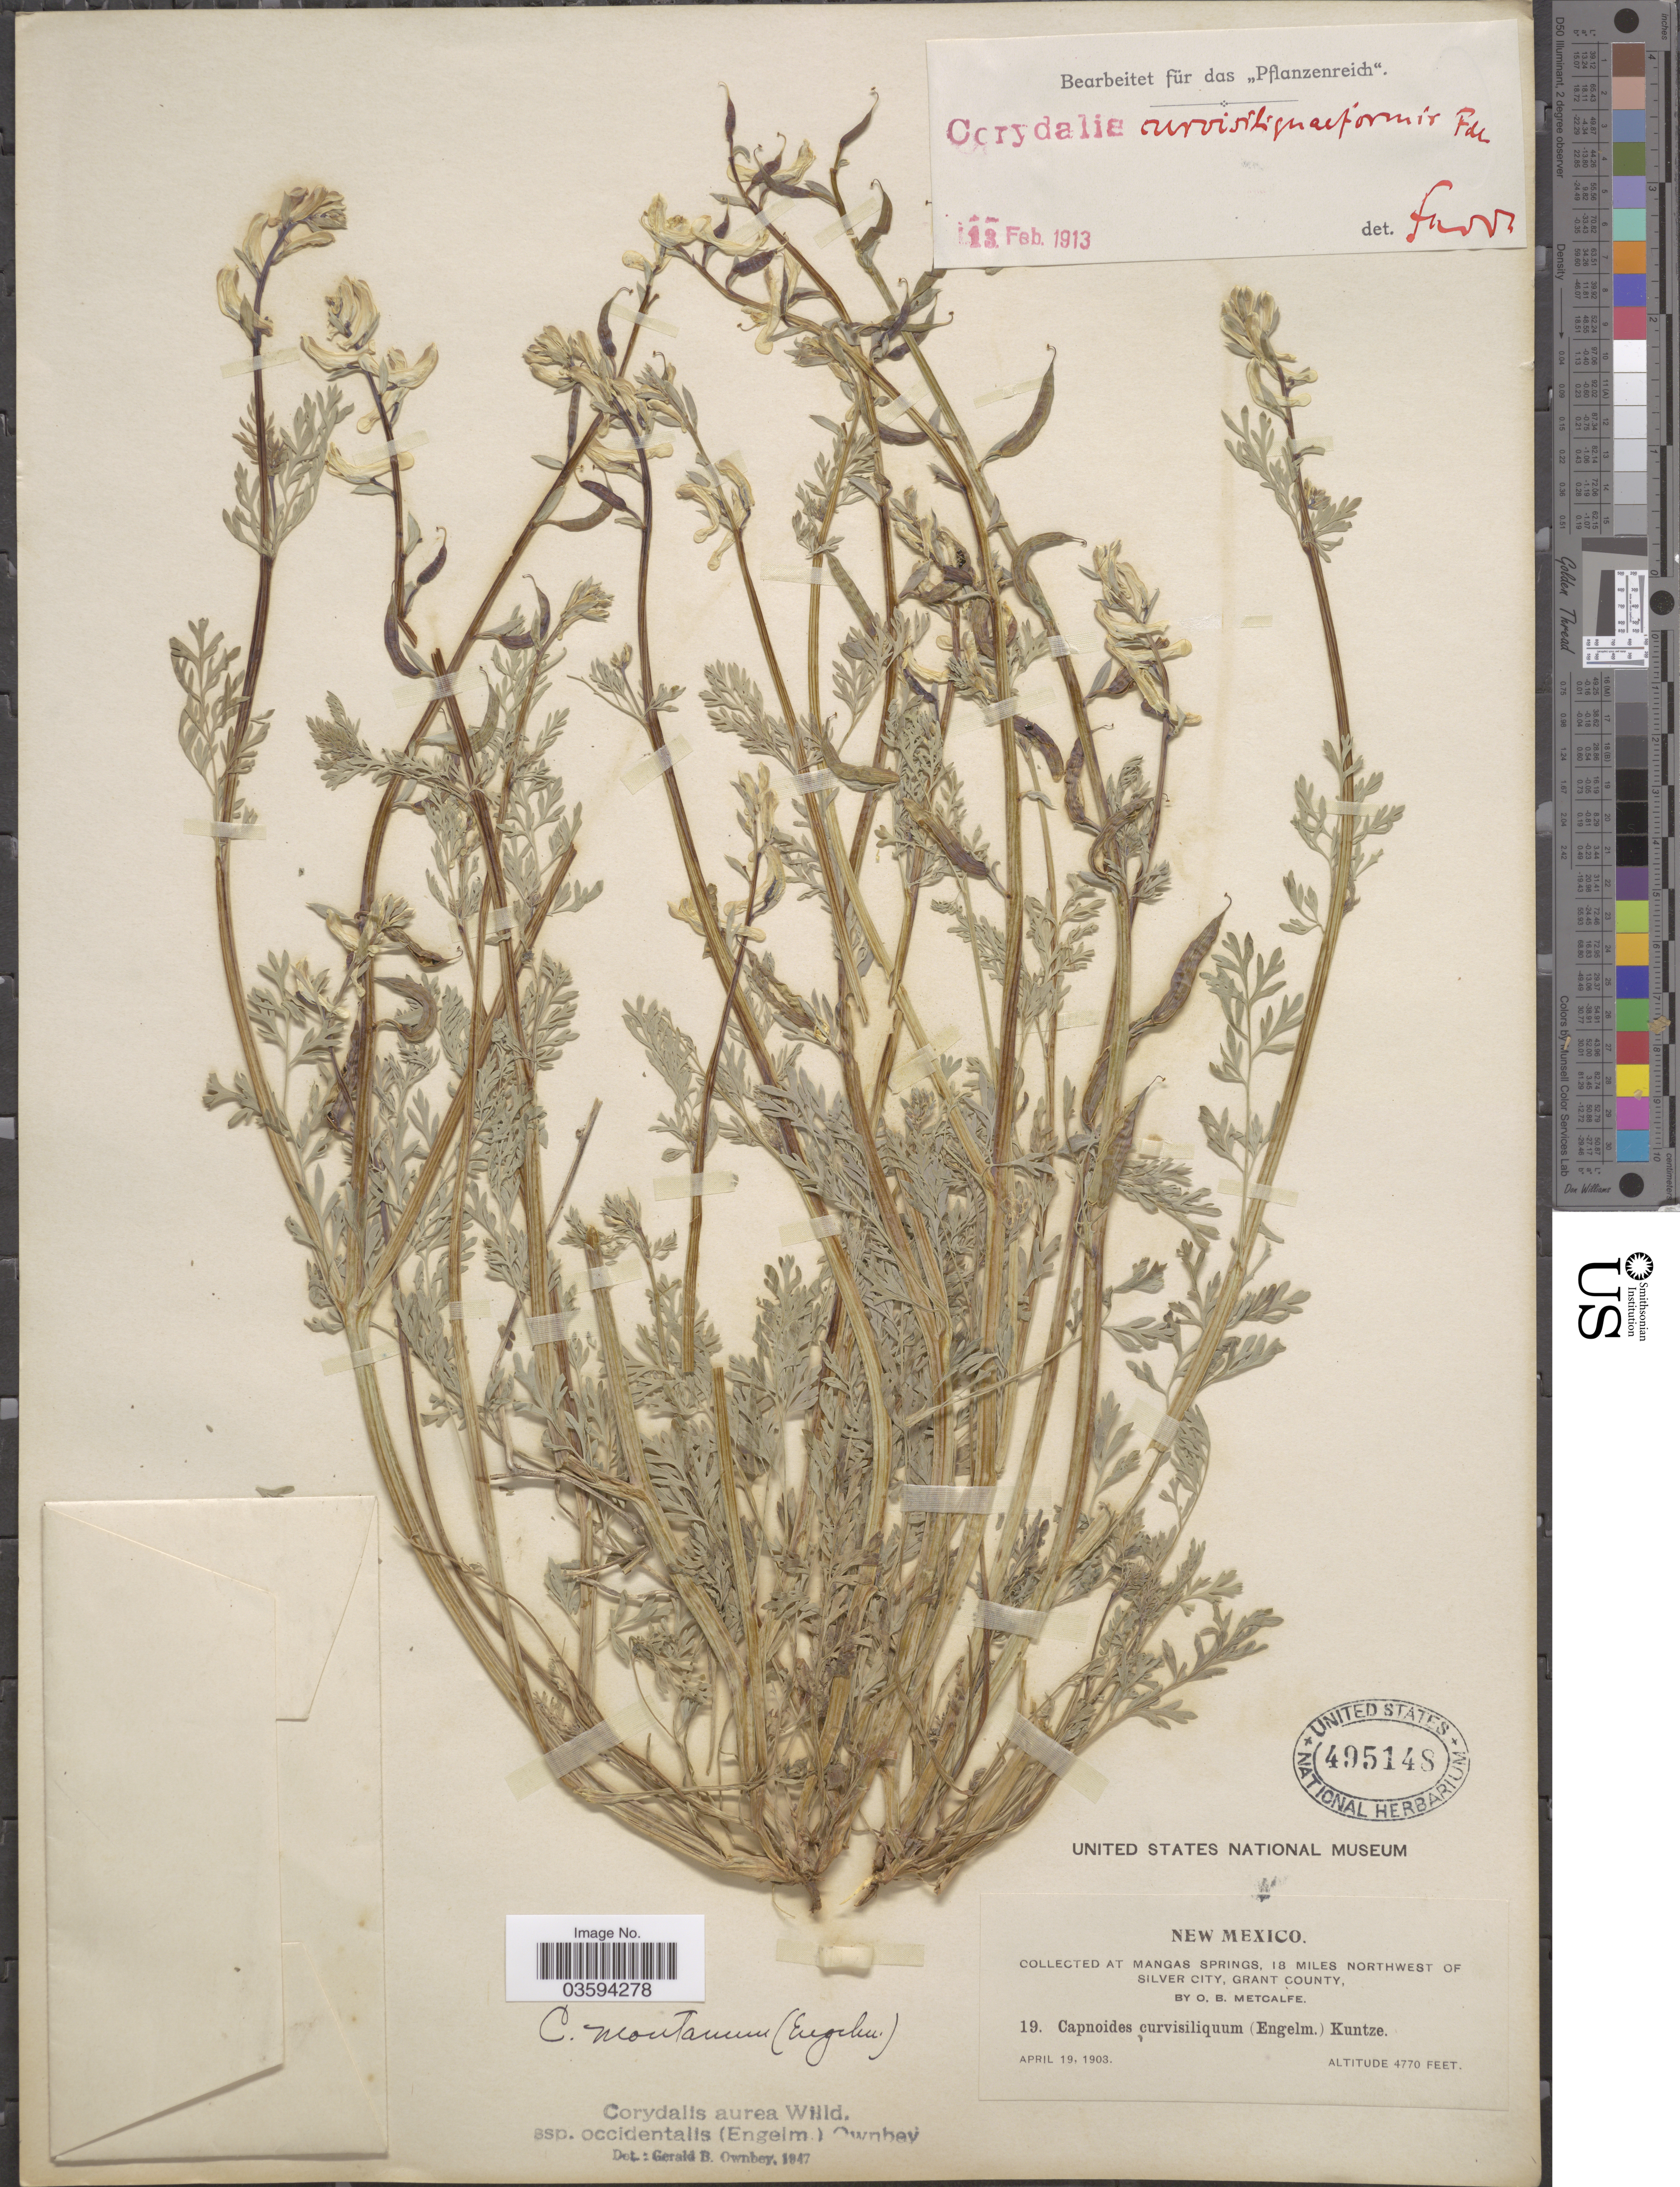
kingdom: Plantae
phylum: Tracheophyta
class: Magnoliopsida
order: Ranunculales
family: Papaveraceae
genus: Corydalis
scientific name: Corydalis aurea subsp. occidentalis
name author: Willd.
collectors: O. B. Metcalfe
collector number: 19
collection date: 1903-04-19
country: United States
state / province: New Mexico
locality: Mangas Springs, 18 miles northwest of Silver City, Grant County.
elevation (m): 1454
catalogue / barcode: US 495148